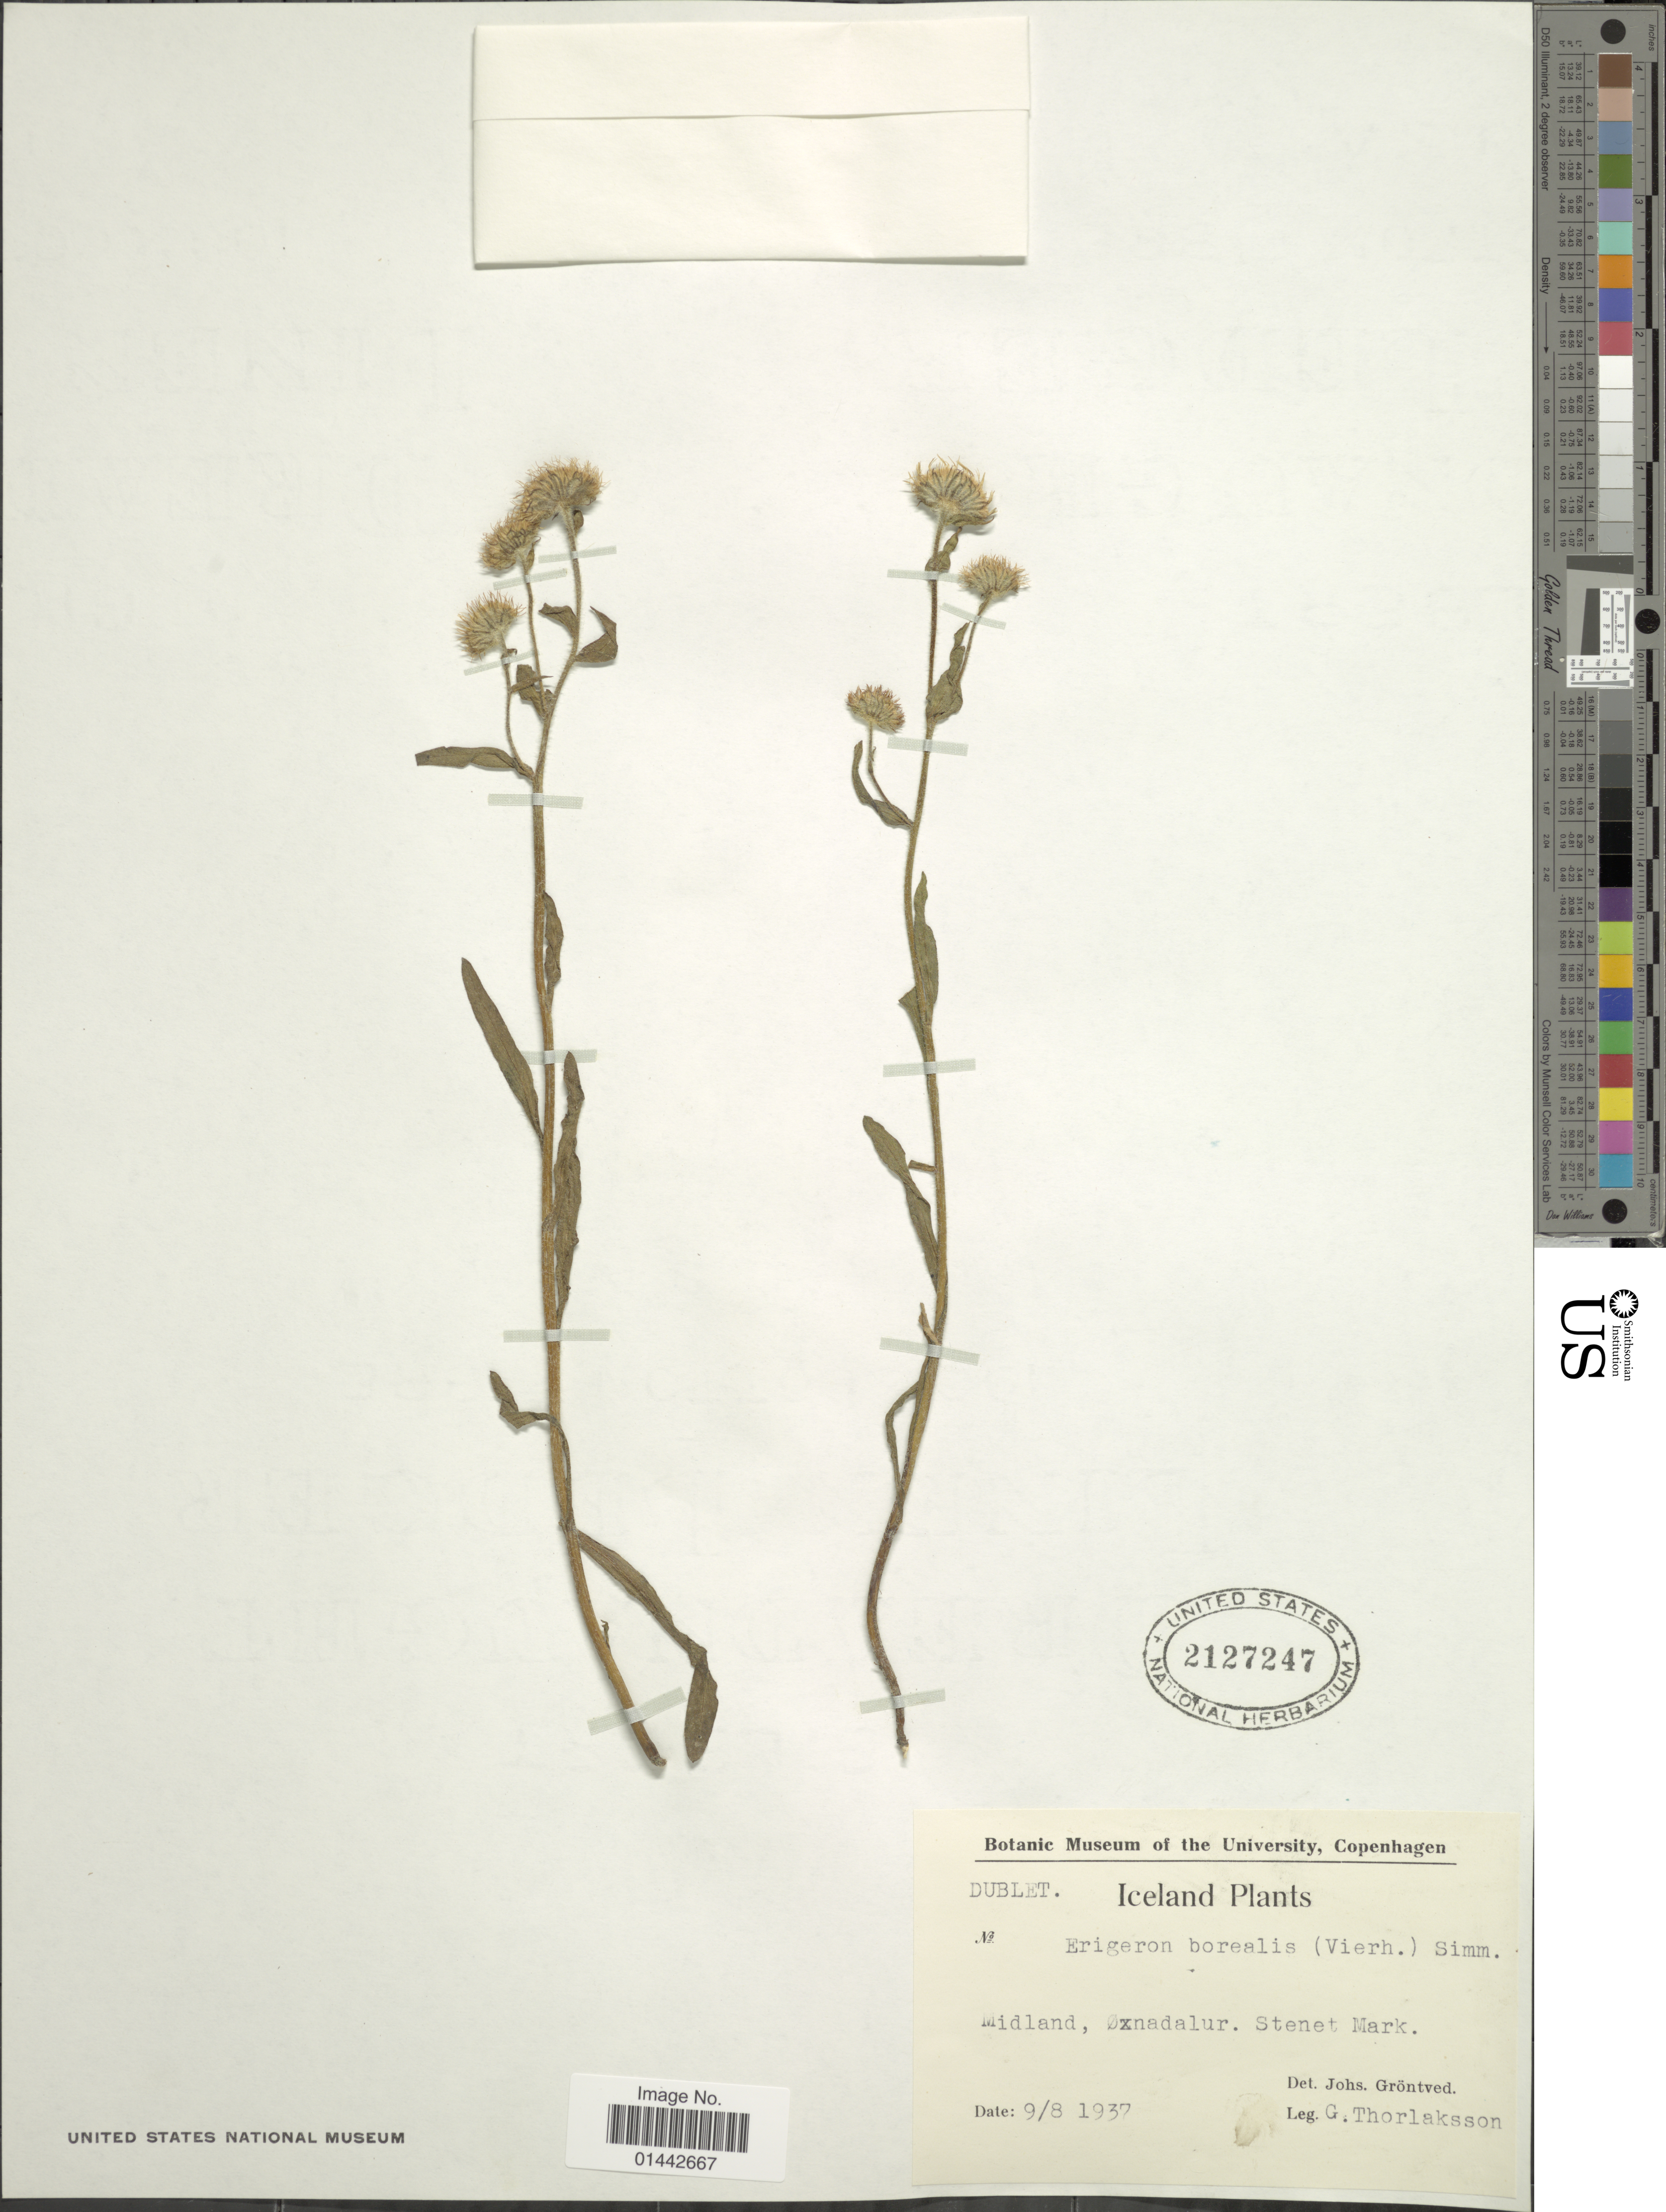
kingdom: Plantae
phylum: Tracheophyta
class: Magnoliopsida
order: Asterales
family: Asteraceae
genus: Erigeron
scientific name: Erigeron borealis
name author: (Vierh.) Simmons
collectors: G. Thorlaksson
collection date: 1937-08-09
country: Iceland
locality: Midland, Oxnadalur, Stenet Mark.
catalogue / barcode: US 2127247